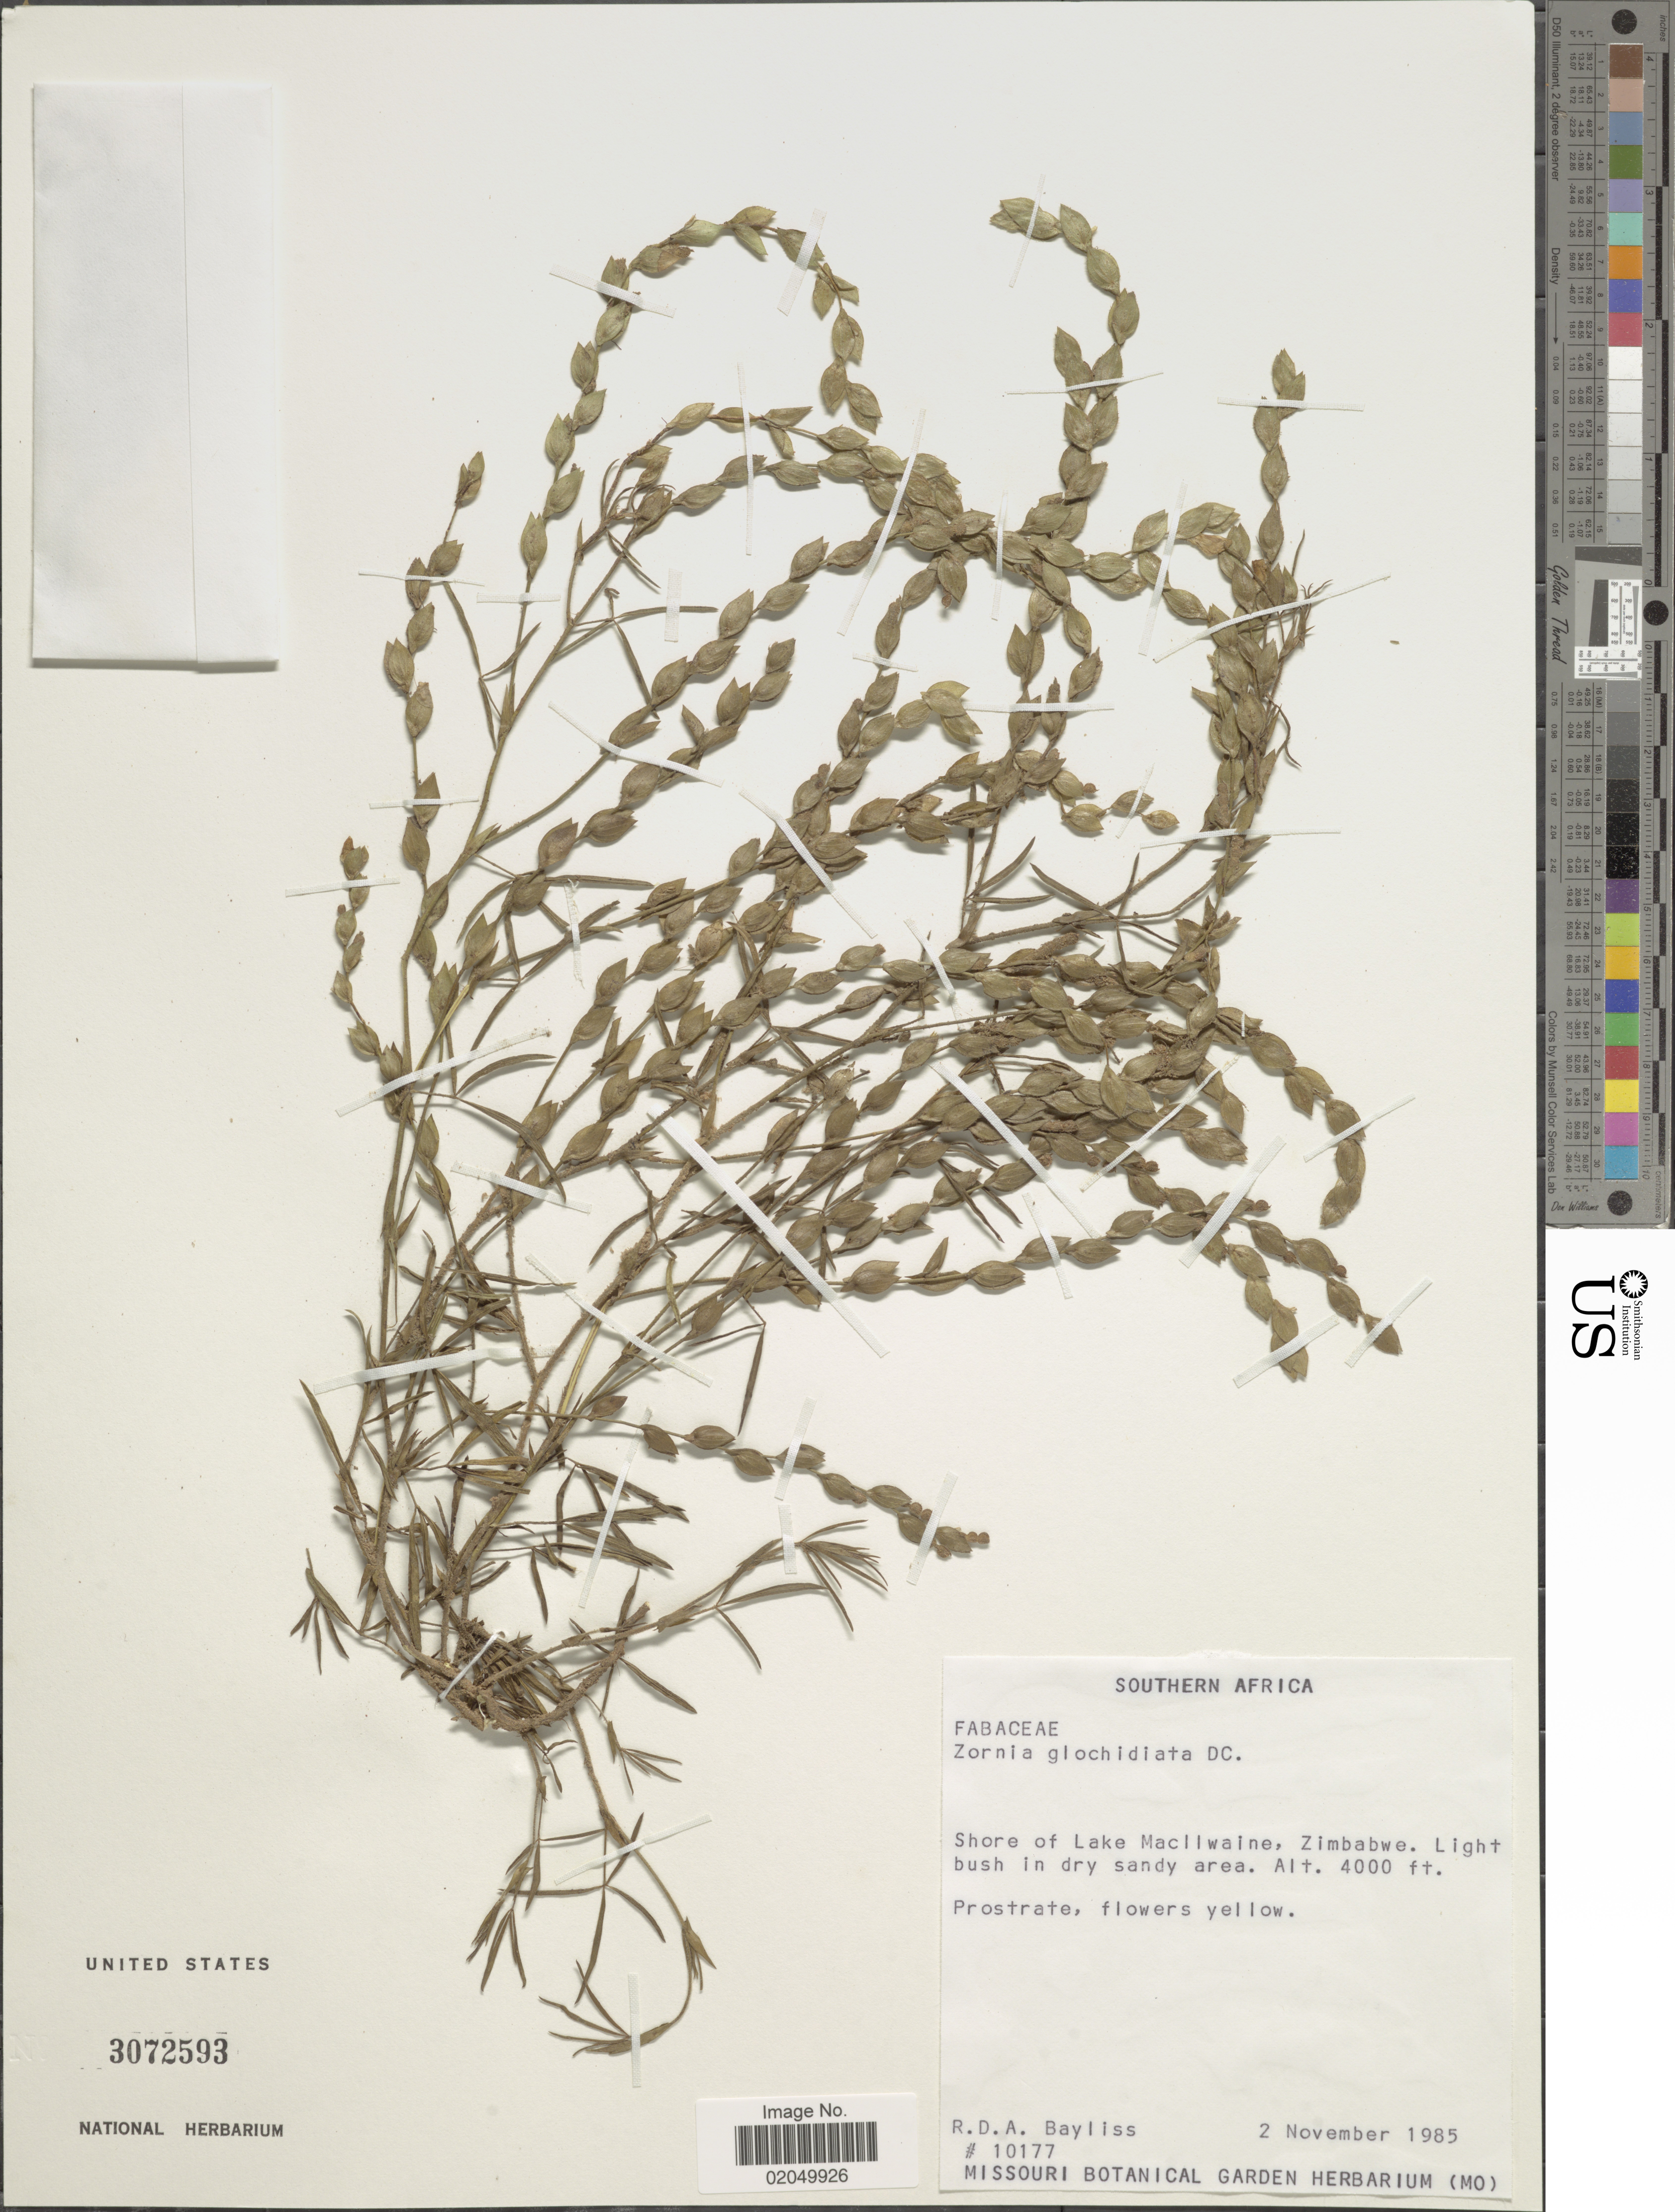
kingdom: Plantae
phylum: Tracheophyta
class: Magnoliopsida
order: Fabales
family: Fabaceae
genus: Zornia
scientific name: Zornia glochidiata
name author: Rchb. ex DC.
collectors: R. Bayliss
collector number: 10177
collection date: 1985-11-02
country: Zimbabwe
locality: Southern Africa, shore of Lake Macllwaine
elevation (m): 1219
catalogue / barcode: US 3072593